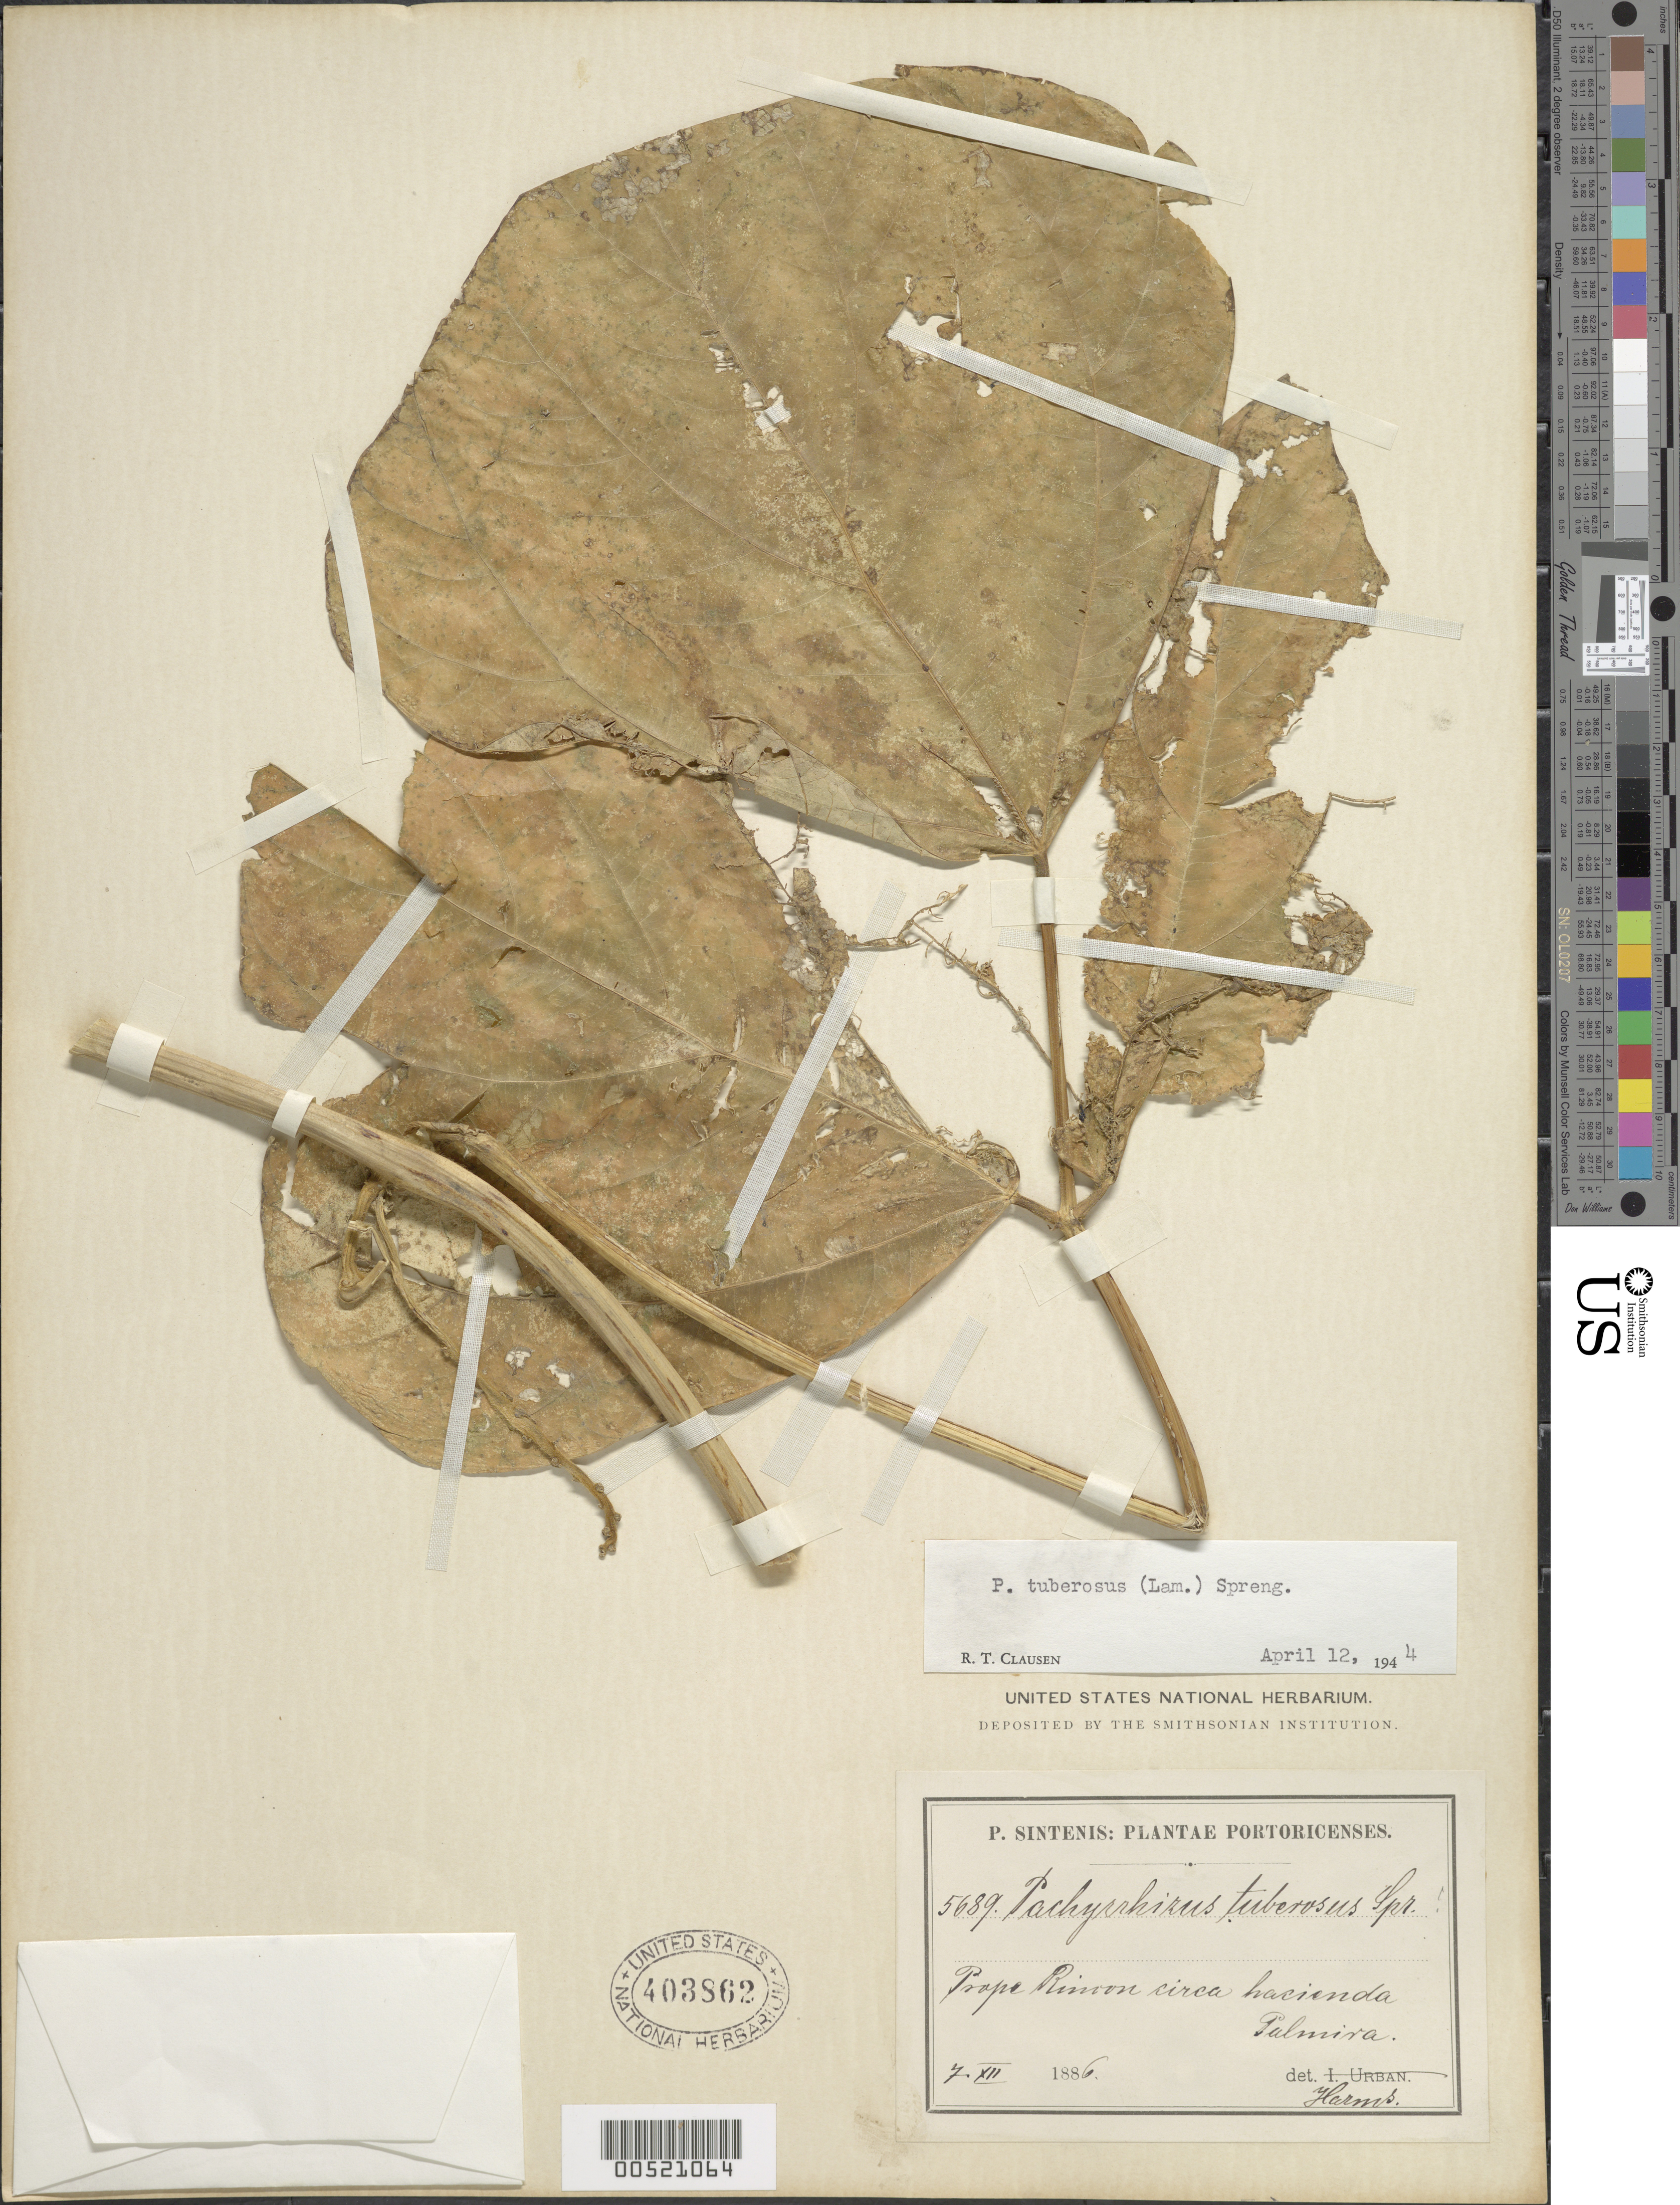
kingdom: Plantae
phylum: Tracheophyta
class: Magnoliopsida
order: Fabales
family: Fabaceae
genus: Pachyrhizus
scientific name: Pachyrhizus tuberosus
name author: (Lam.) Spreng.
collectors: P. Sintenis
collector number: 5689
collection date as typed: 07 Dec 1886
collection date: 1886-12-07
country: Puerto Rico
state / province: Rincón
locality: Prope Rincon circa hacienda Palmira.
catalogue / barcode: US 403862